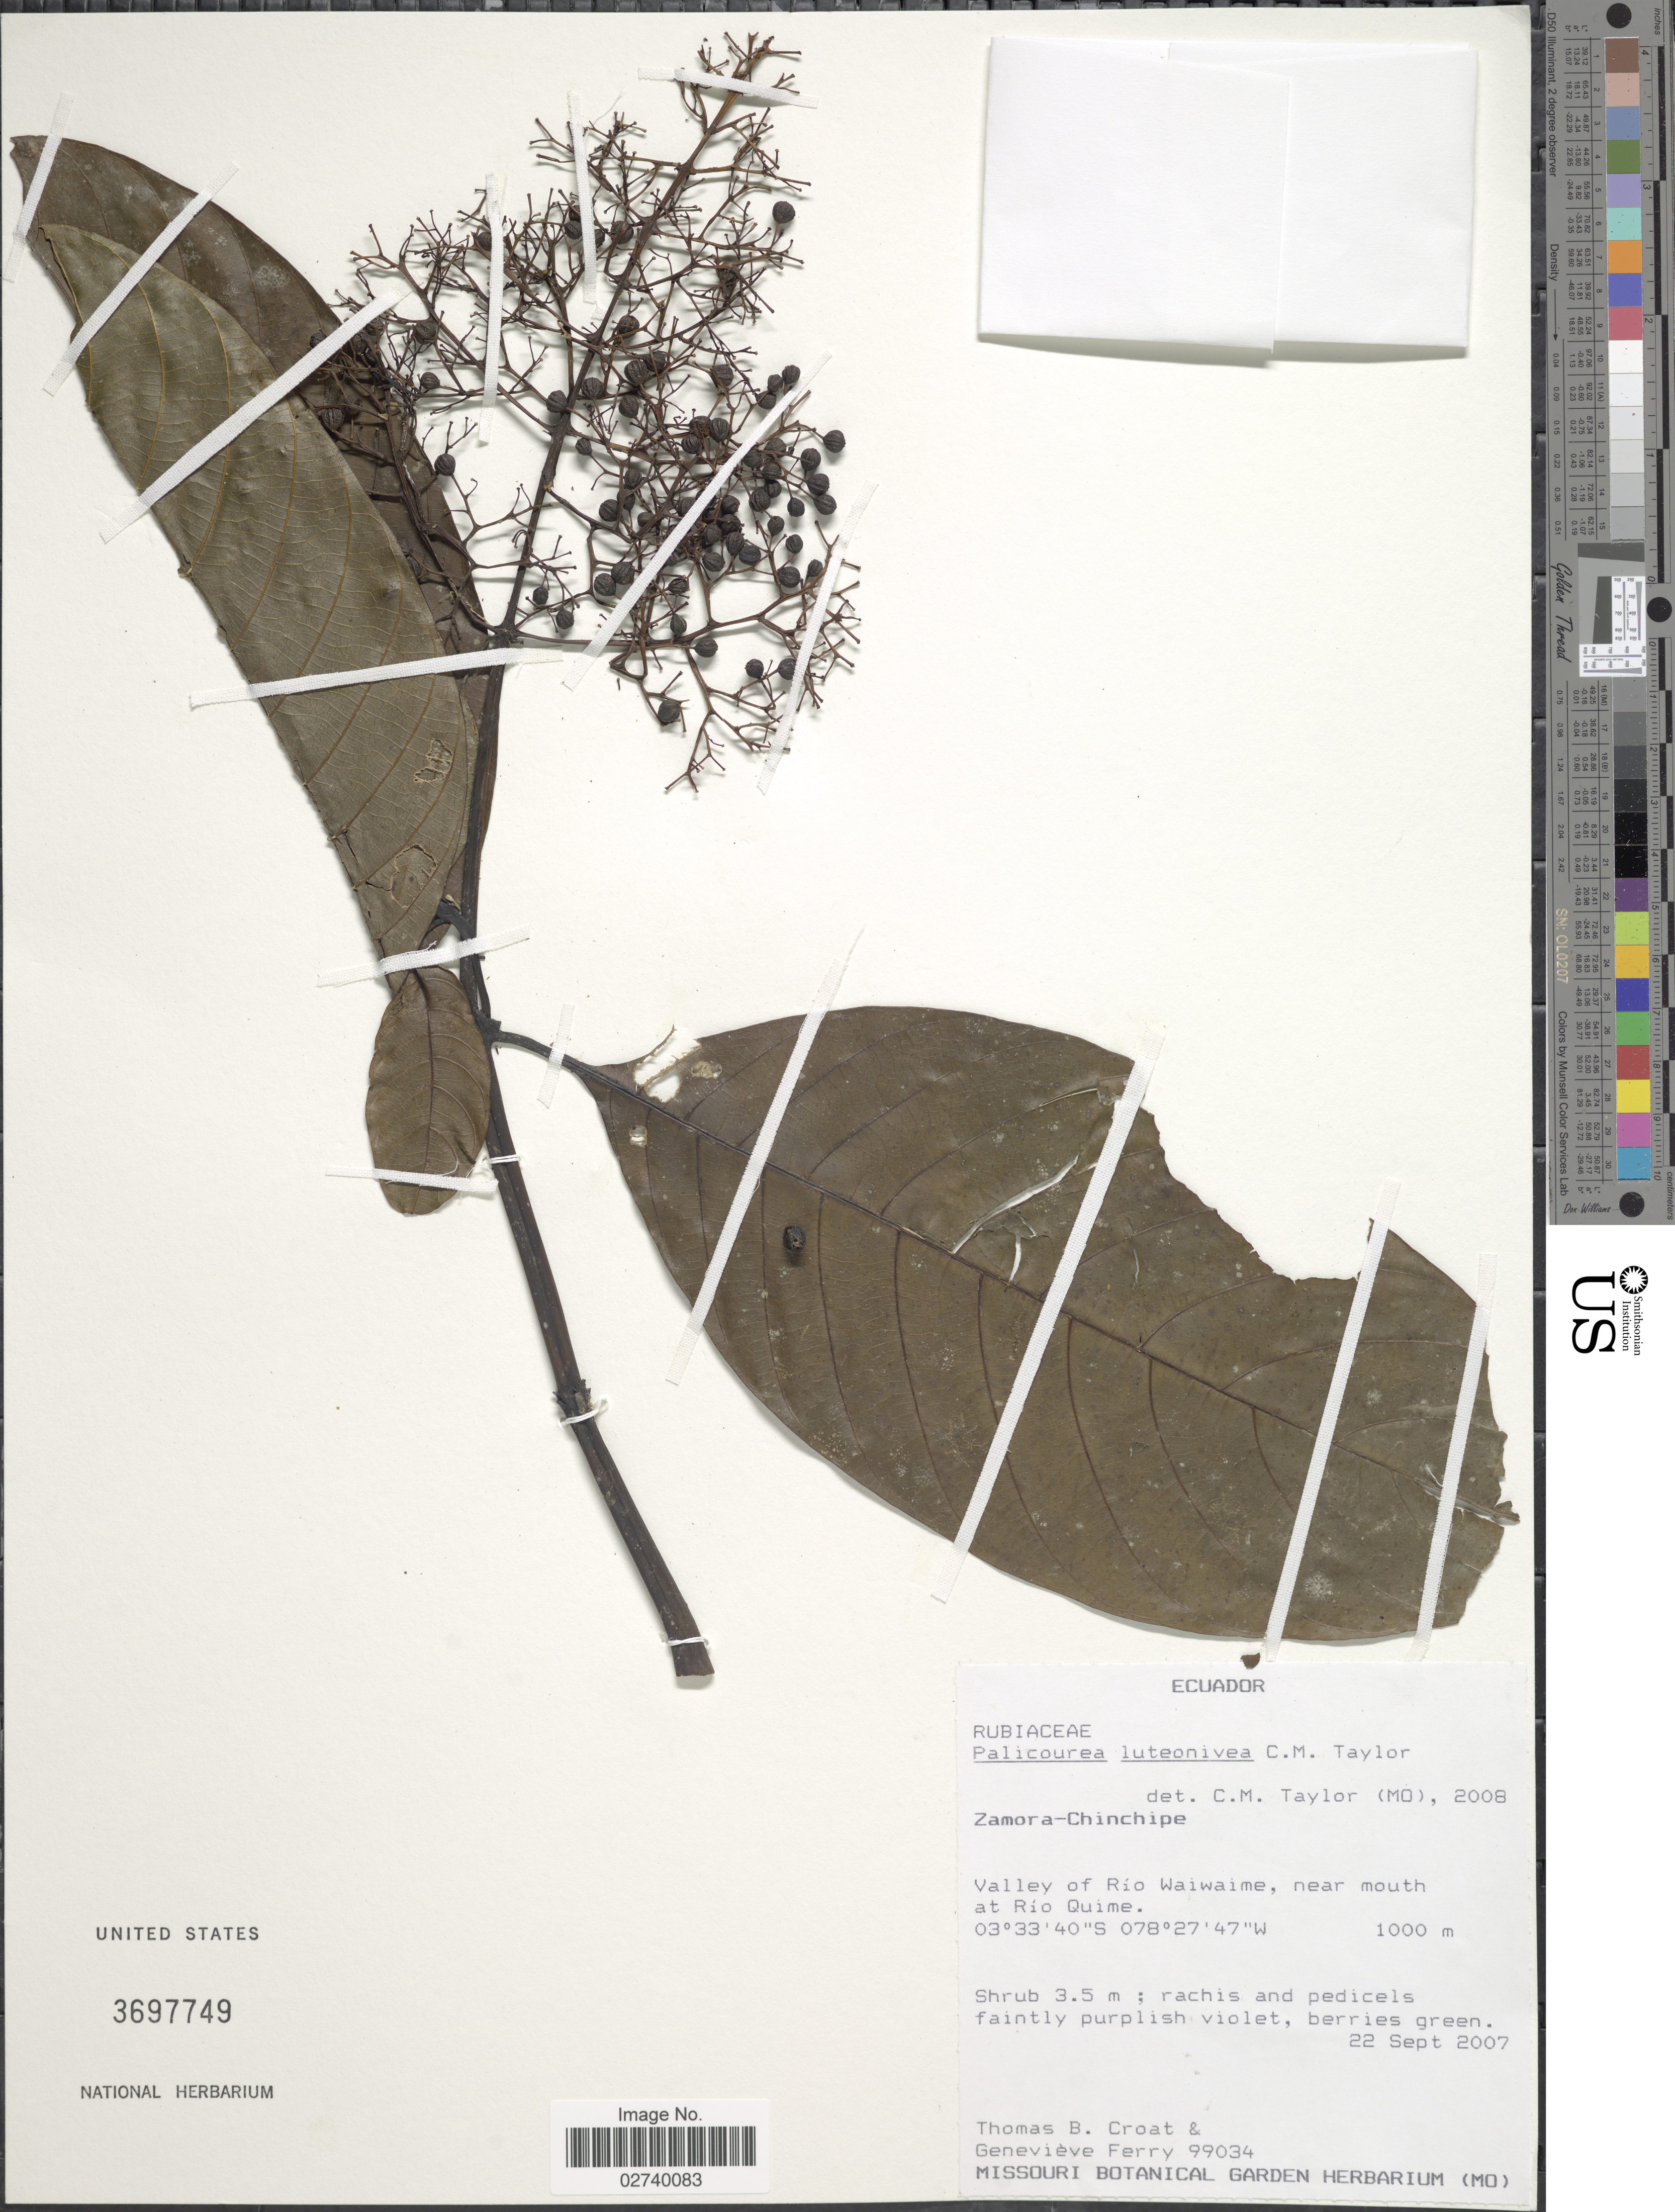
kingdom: Plantae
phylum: Tracheophyta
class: Magnoliopsida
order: Gentianales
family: Rubiaceae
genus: Palicourea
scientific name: Palicourea luteonivea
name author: C.M. Taylor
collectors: T. B. Croat & G. Ferry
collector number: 99034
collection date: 2007-09-22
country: Ecuador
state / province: Zamora-Chinchipe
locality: Valley of Rio Waiwaime, near mouth at Rio Quime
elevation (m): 1000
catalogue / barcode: US 3697749